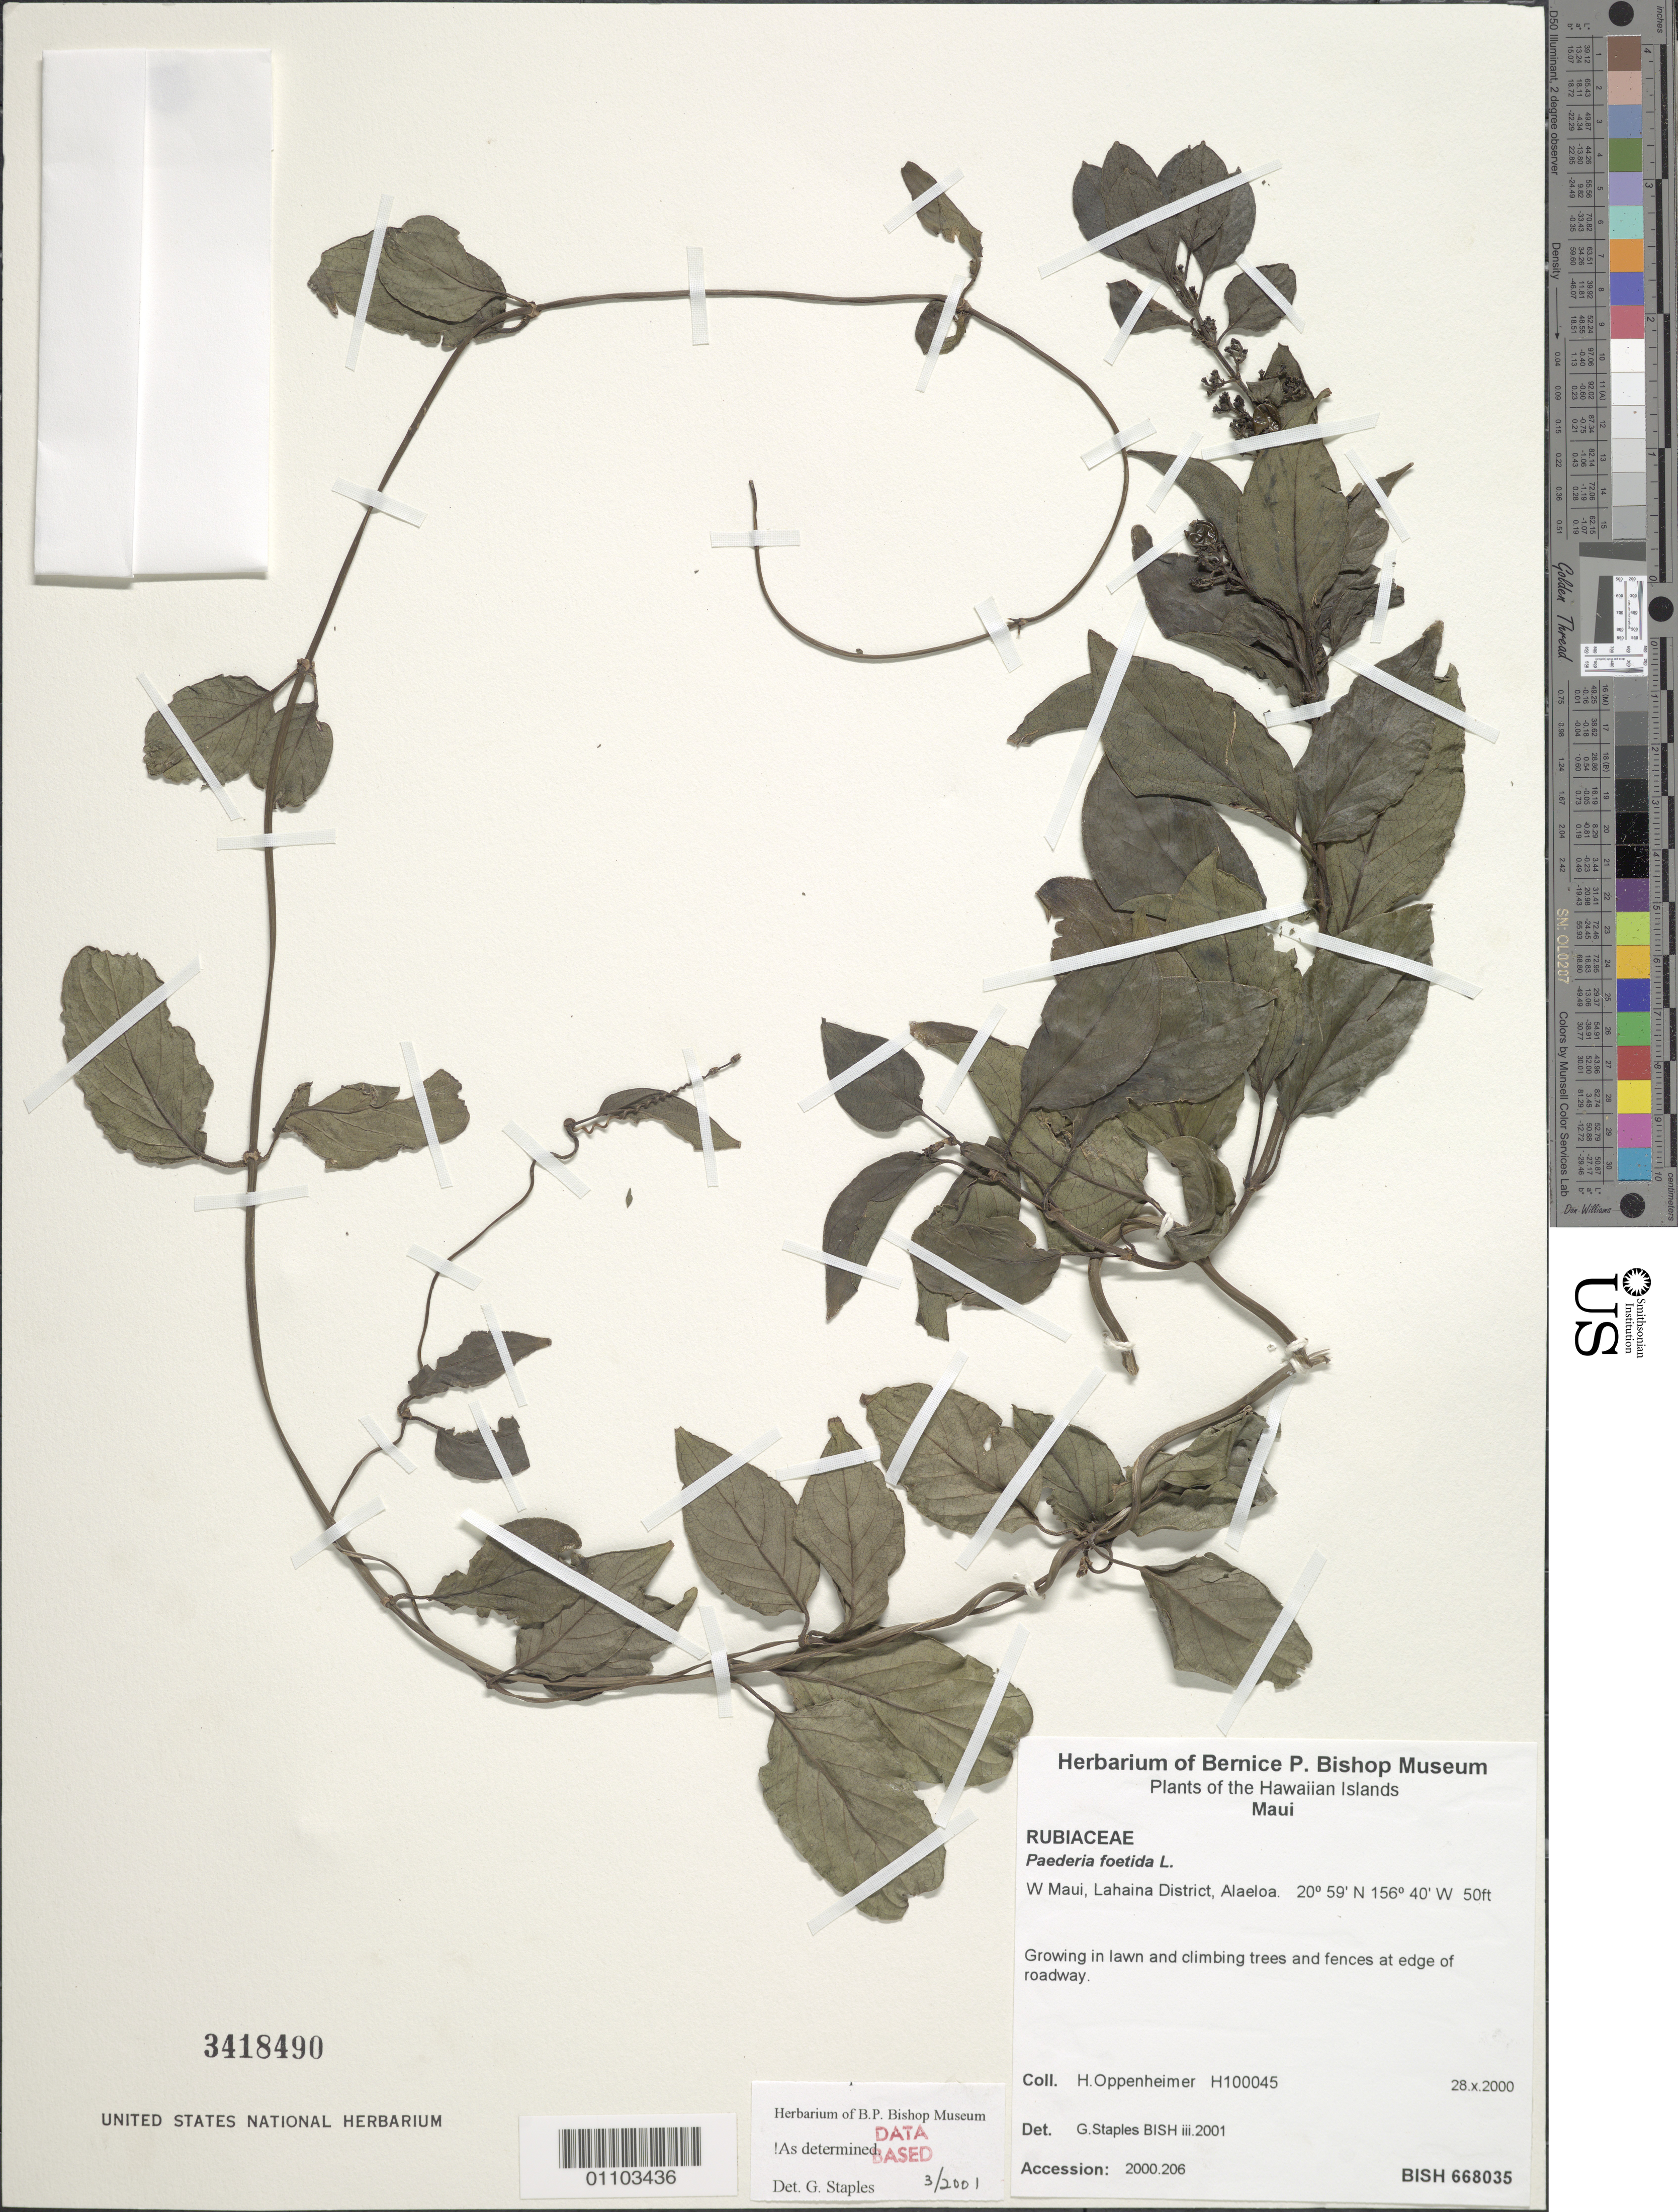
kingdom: Plantae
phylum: Tracheophyta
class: Magnoliopsida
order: Gentianales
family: Rubiaceae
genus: Paederia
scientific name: Paederia foetida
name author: Wall.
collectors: H. L. Oppenheimer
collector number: H100045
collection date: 2000-12-28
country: United States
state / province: Hawaii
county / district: Maui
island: Maui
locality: Lahaina District, Alaeloa.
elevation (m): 15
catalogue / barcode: US 3418490